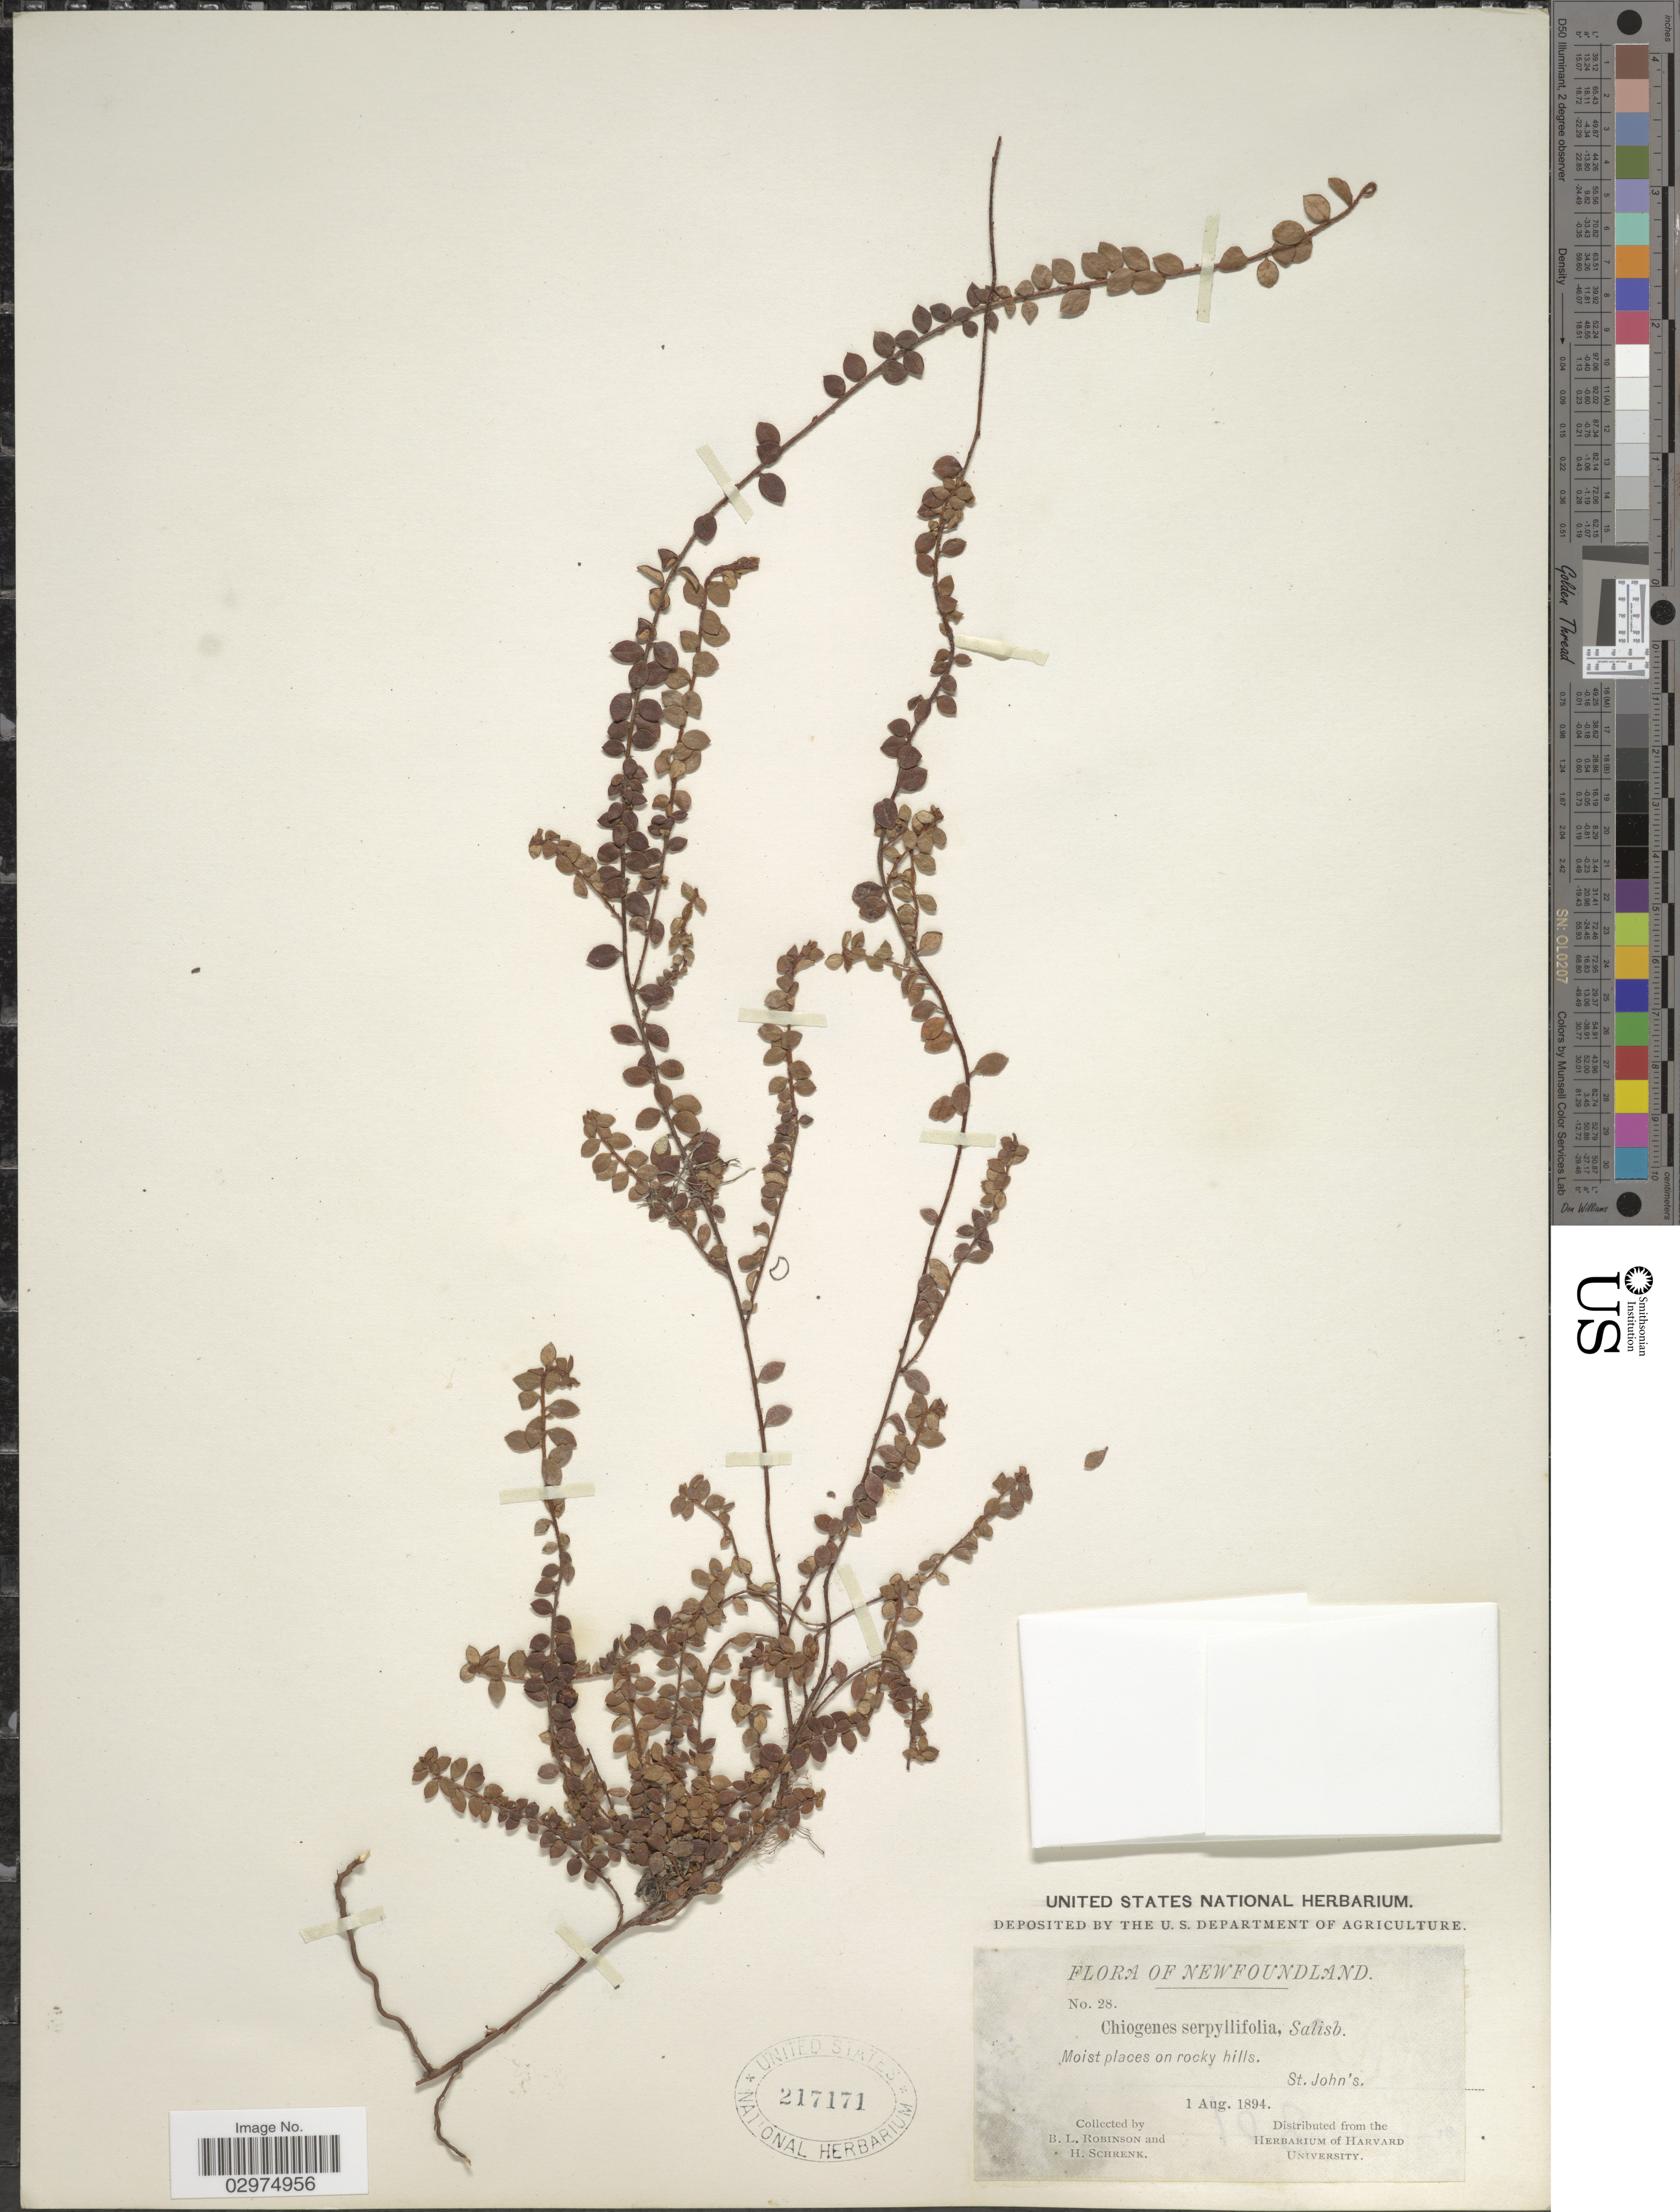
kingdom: Plantae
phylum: Tracheophyta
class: Magnoliopsida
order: Ericales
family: Ericaceae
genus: Gaultheria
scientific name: Gaultheria hispidula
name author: (L.) Muhl. ex Bigelow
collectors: B. L. Robinson & H. Schrenk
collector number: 28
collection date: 1894-08-01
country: Canada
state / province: Newfoundland and Labrador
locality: St. John's.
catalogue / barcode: US 217171